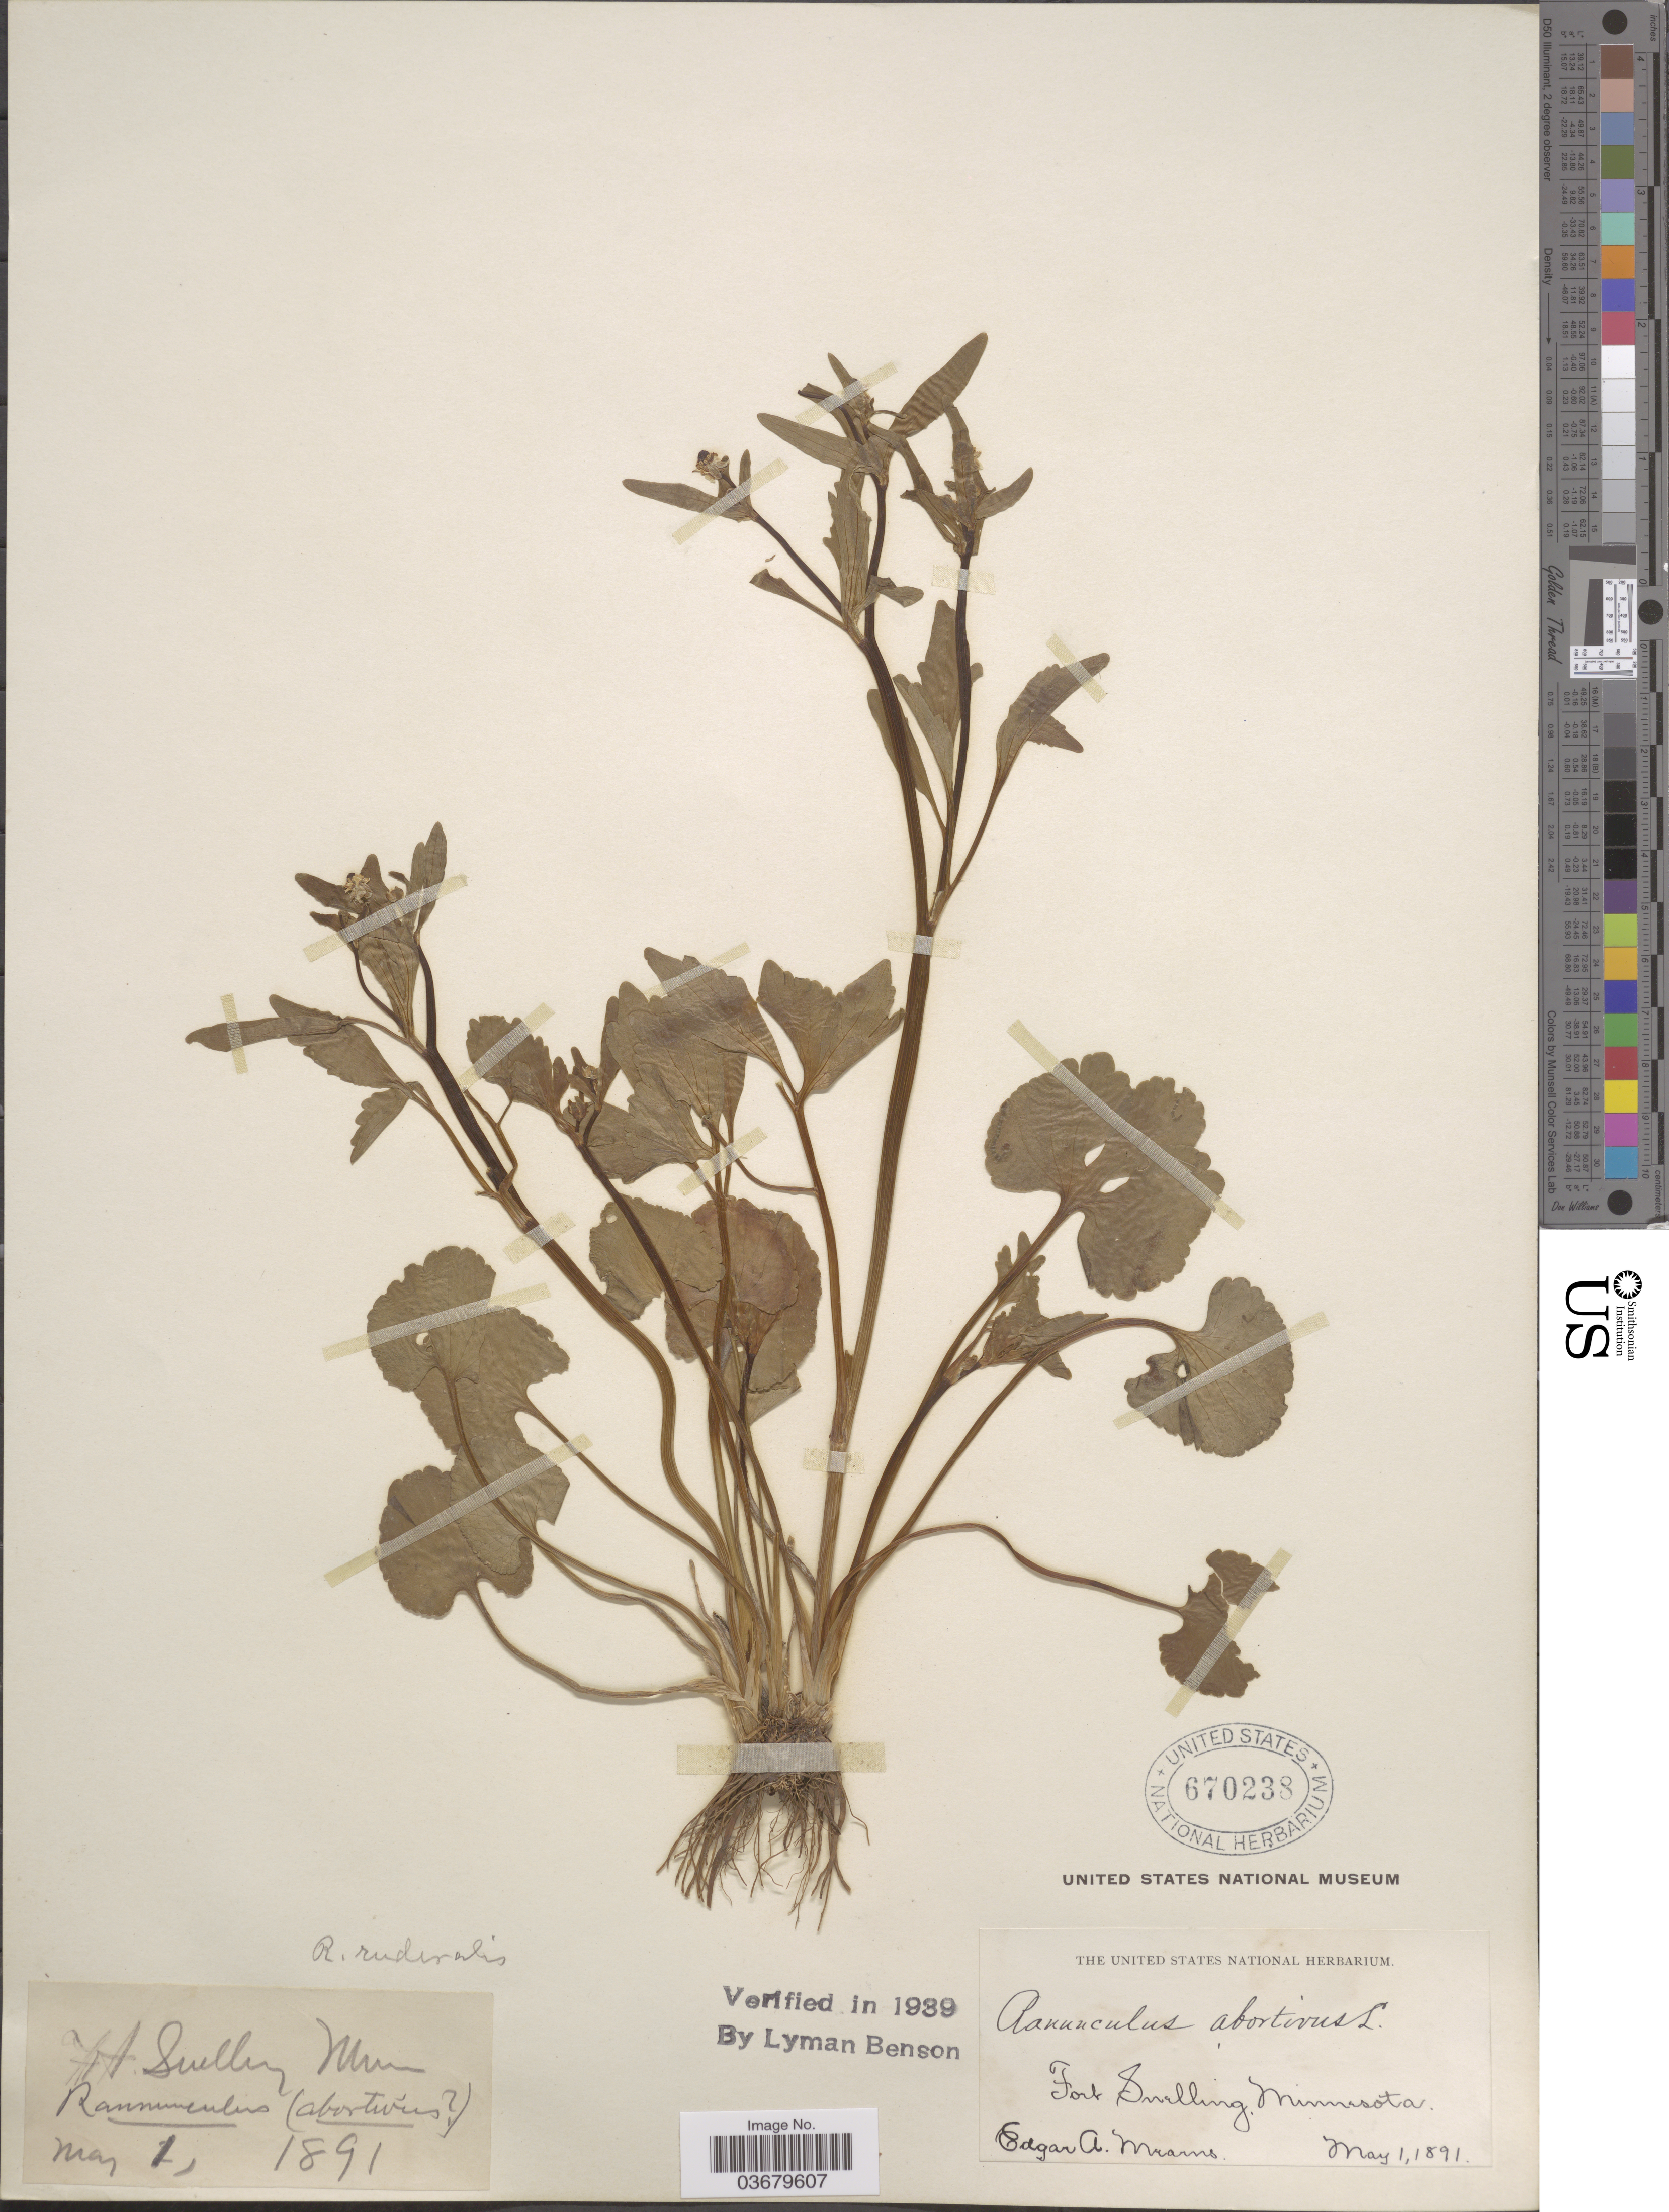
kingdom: Plantae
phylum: Tracheophyta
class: Magnoliopsida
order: Ranunculales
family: Ranunculaceae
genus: Ranunculus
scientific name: Ranunculus abortivus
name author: L.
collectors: E. A. Mearns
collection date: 1891-05-01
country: United States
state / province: Minnesota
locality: Fort Snelling.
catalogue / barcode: US 670238